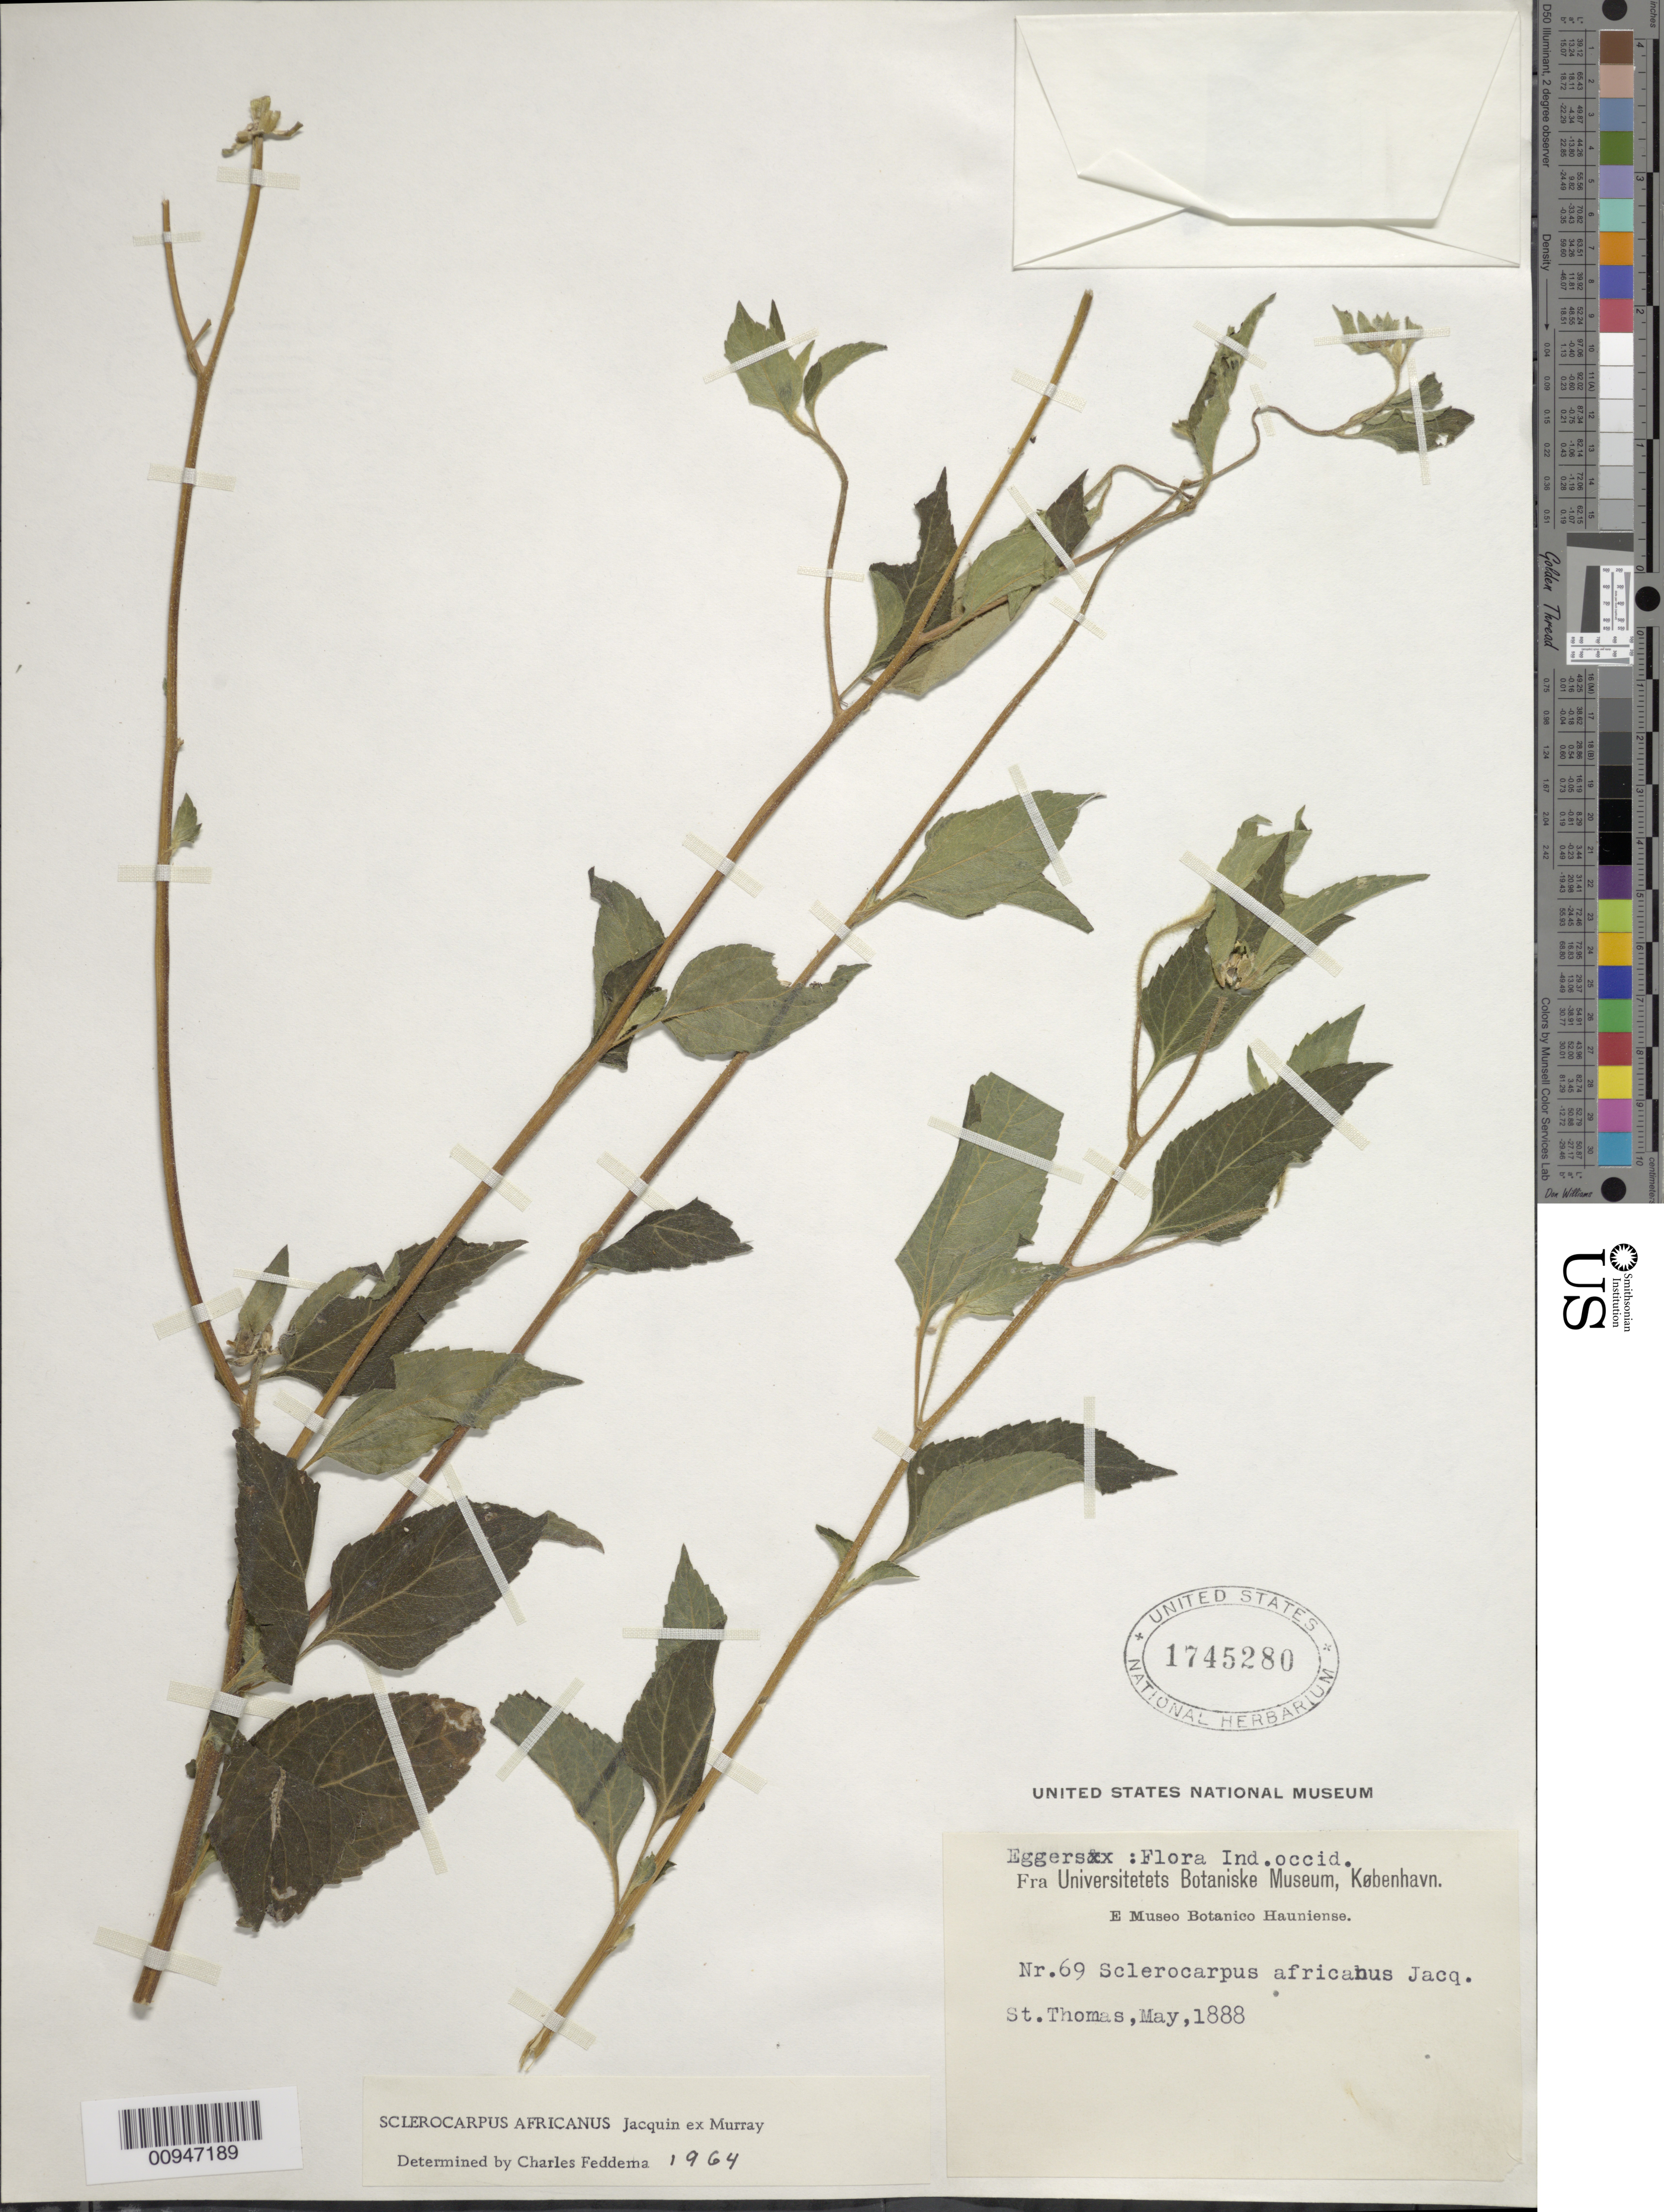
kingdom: Plantae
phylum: Tracheophyta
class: Magnoliopsida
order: Asterales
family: Asteraceae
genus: Sclerocarpus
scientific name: Sclerocarpus africanus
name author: Jacq.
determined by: Feddema, C.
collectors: H. F. A. von Eggers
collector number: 69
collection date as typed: May 1888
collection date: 1888-05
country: U.S. Virgin Islands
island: St. Thomas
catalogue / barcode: US 1745280